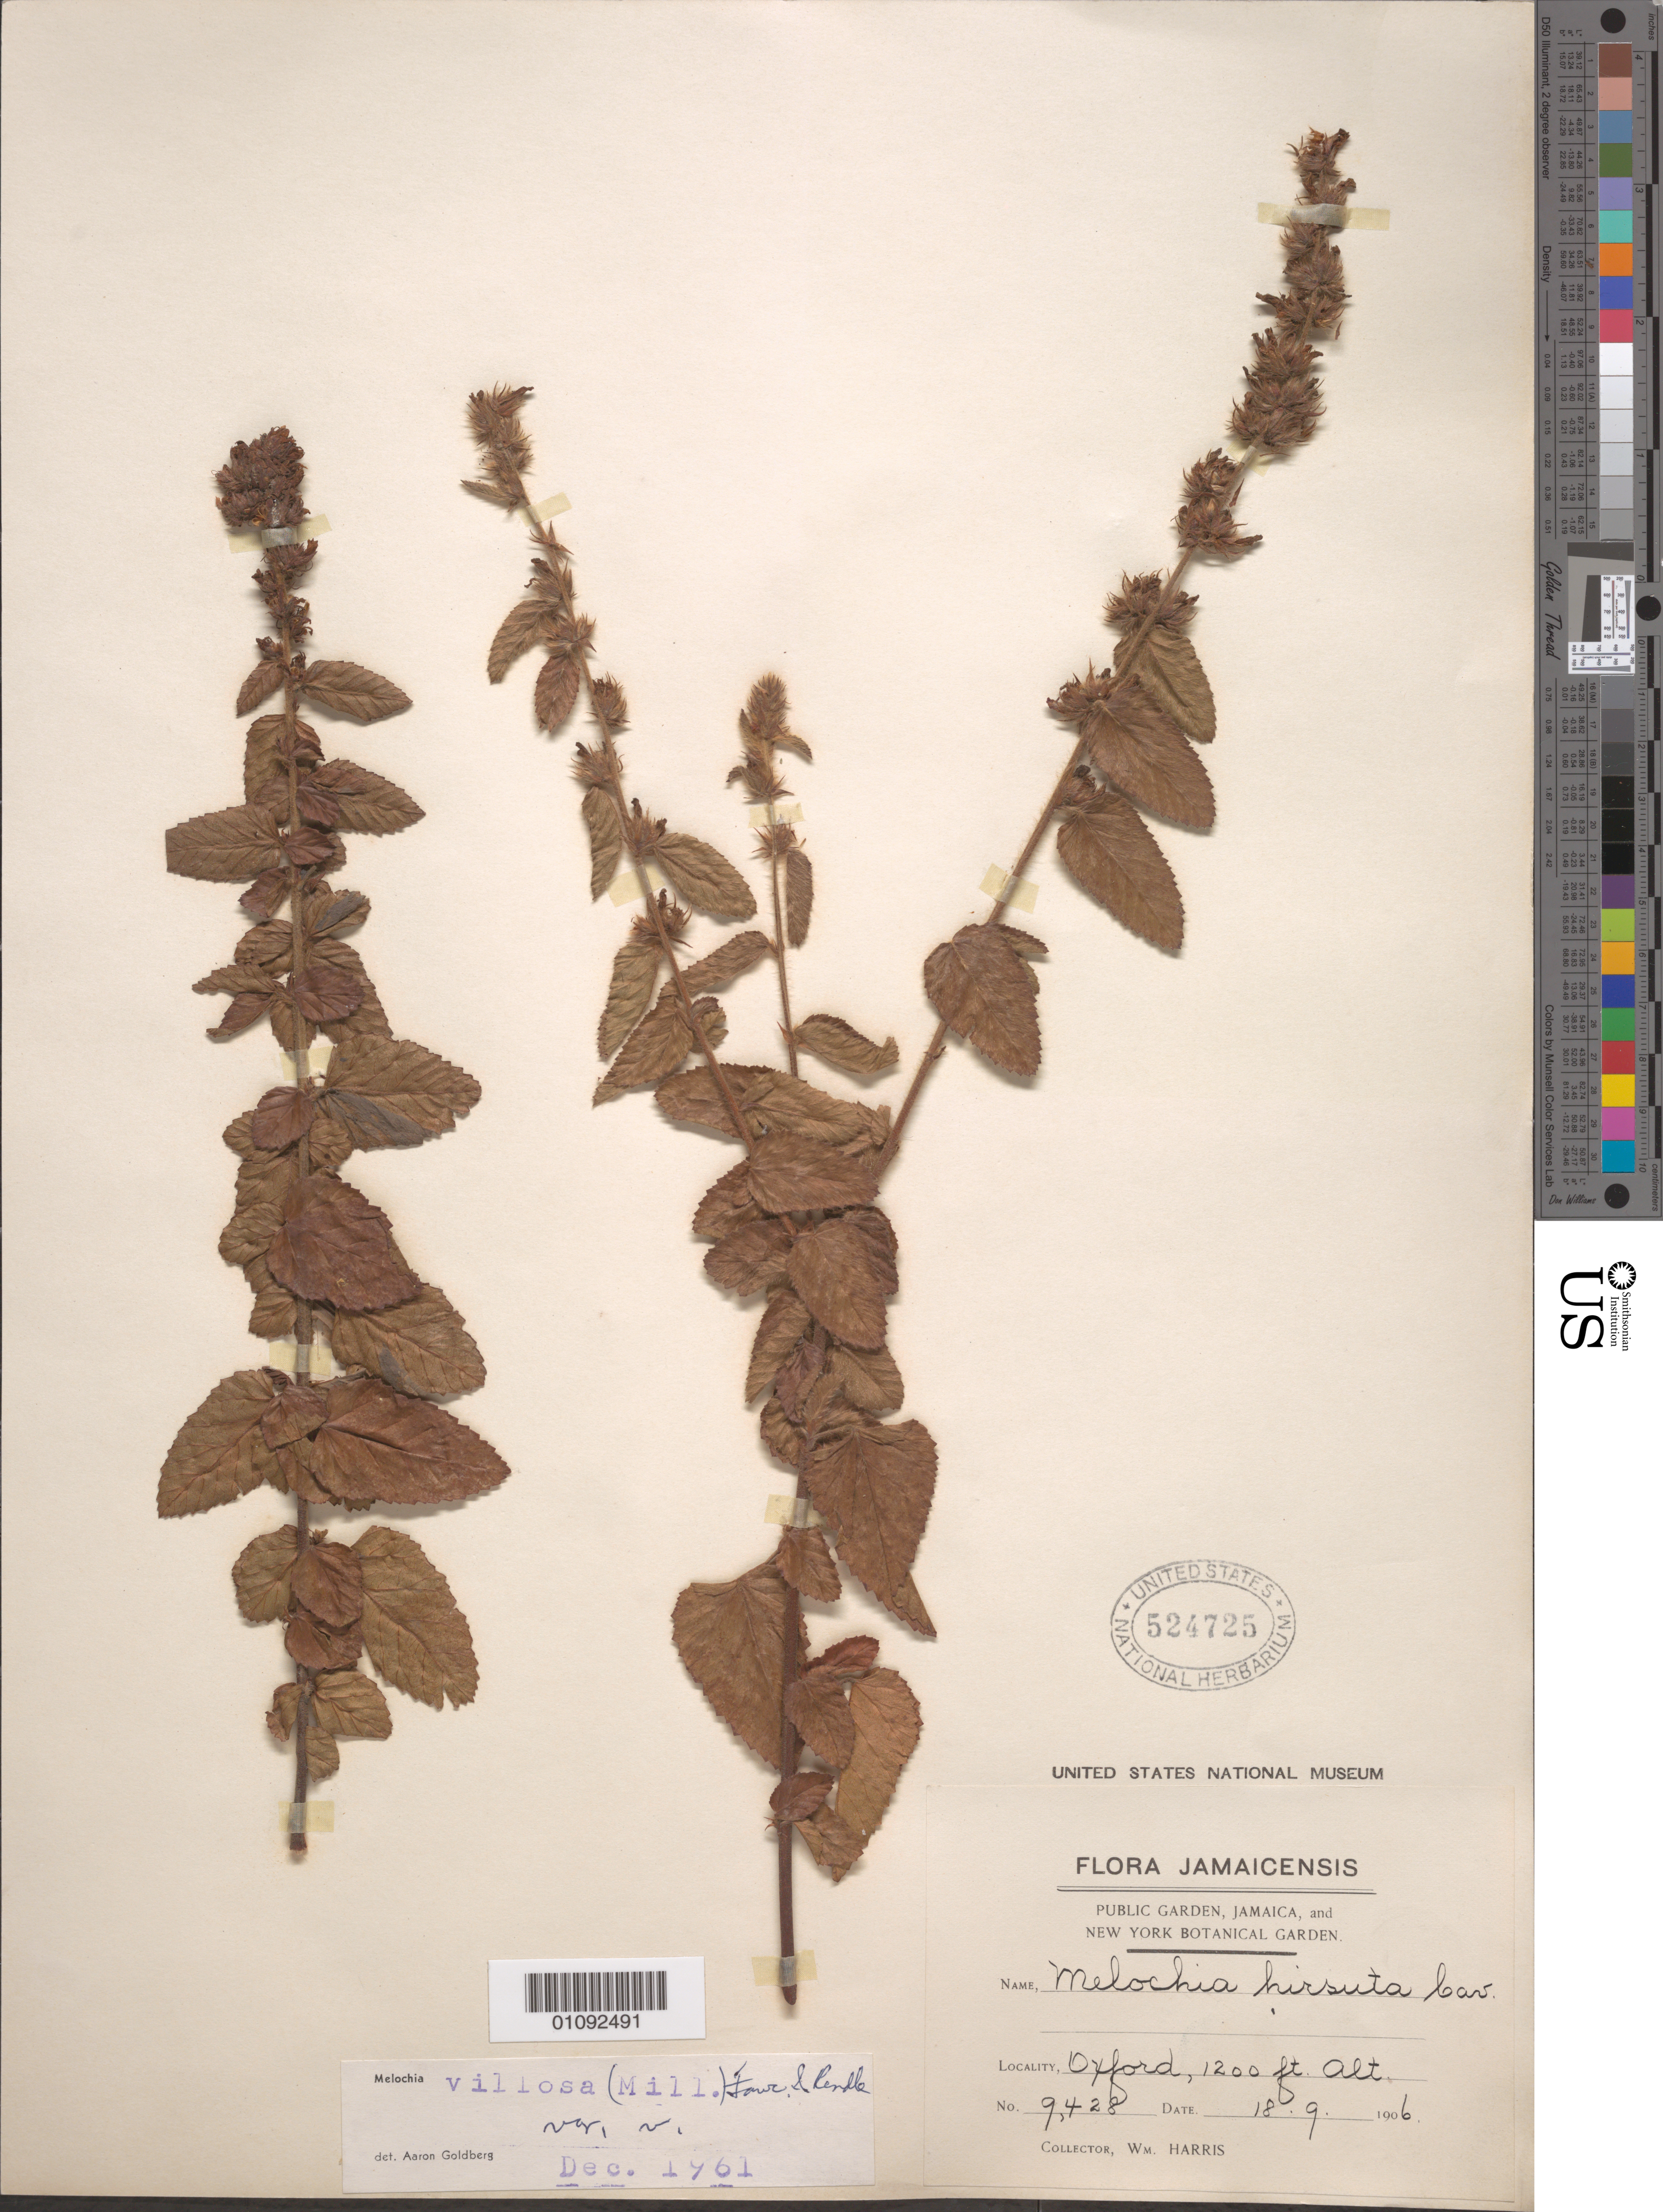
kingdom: Plantae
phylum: Tracheophyta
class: Magnoliopsida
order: Malvales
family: Malvaceae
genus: Melochia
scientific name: Melochia spicata var. spicata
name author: (L.) Fryxell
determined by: Dorr, L. J., (BOT), Smithsonian Institution - National Museum of Natural History (UNITED STATES)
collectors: W. Harris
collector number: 9428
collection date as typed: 18 Sep 1906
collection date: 1906-09-18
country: Jamaica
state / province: Manchester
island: Jamaica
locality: Oxford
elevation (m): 366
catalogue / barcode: US 524725